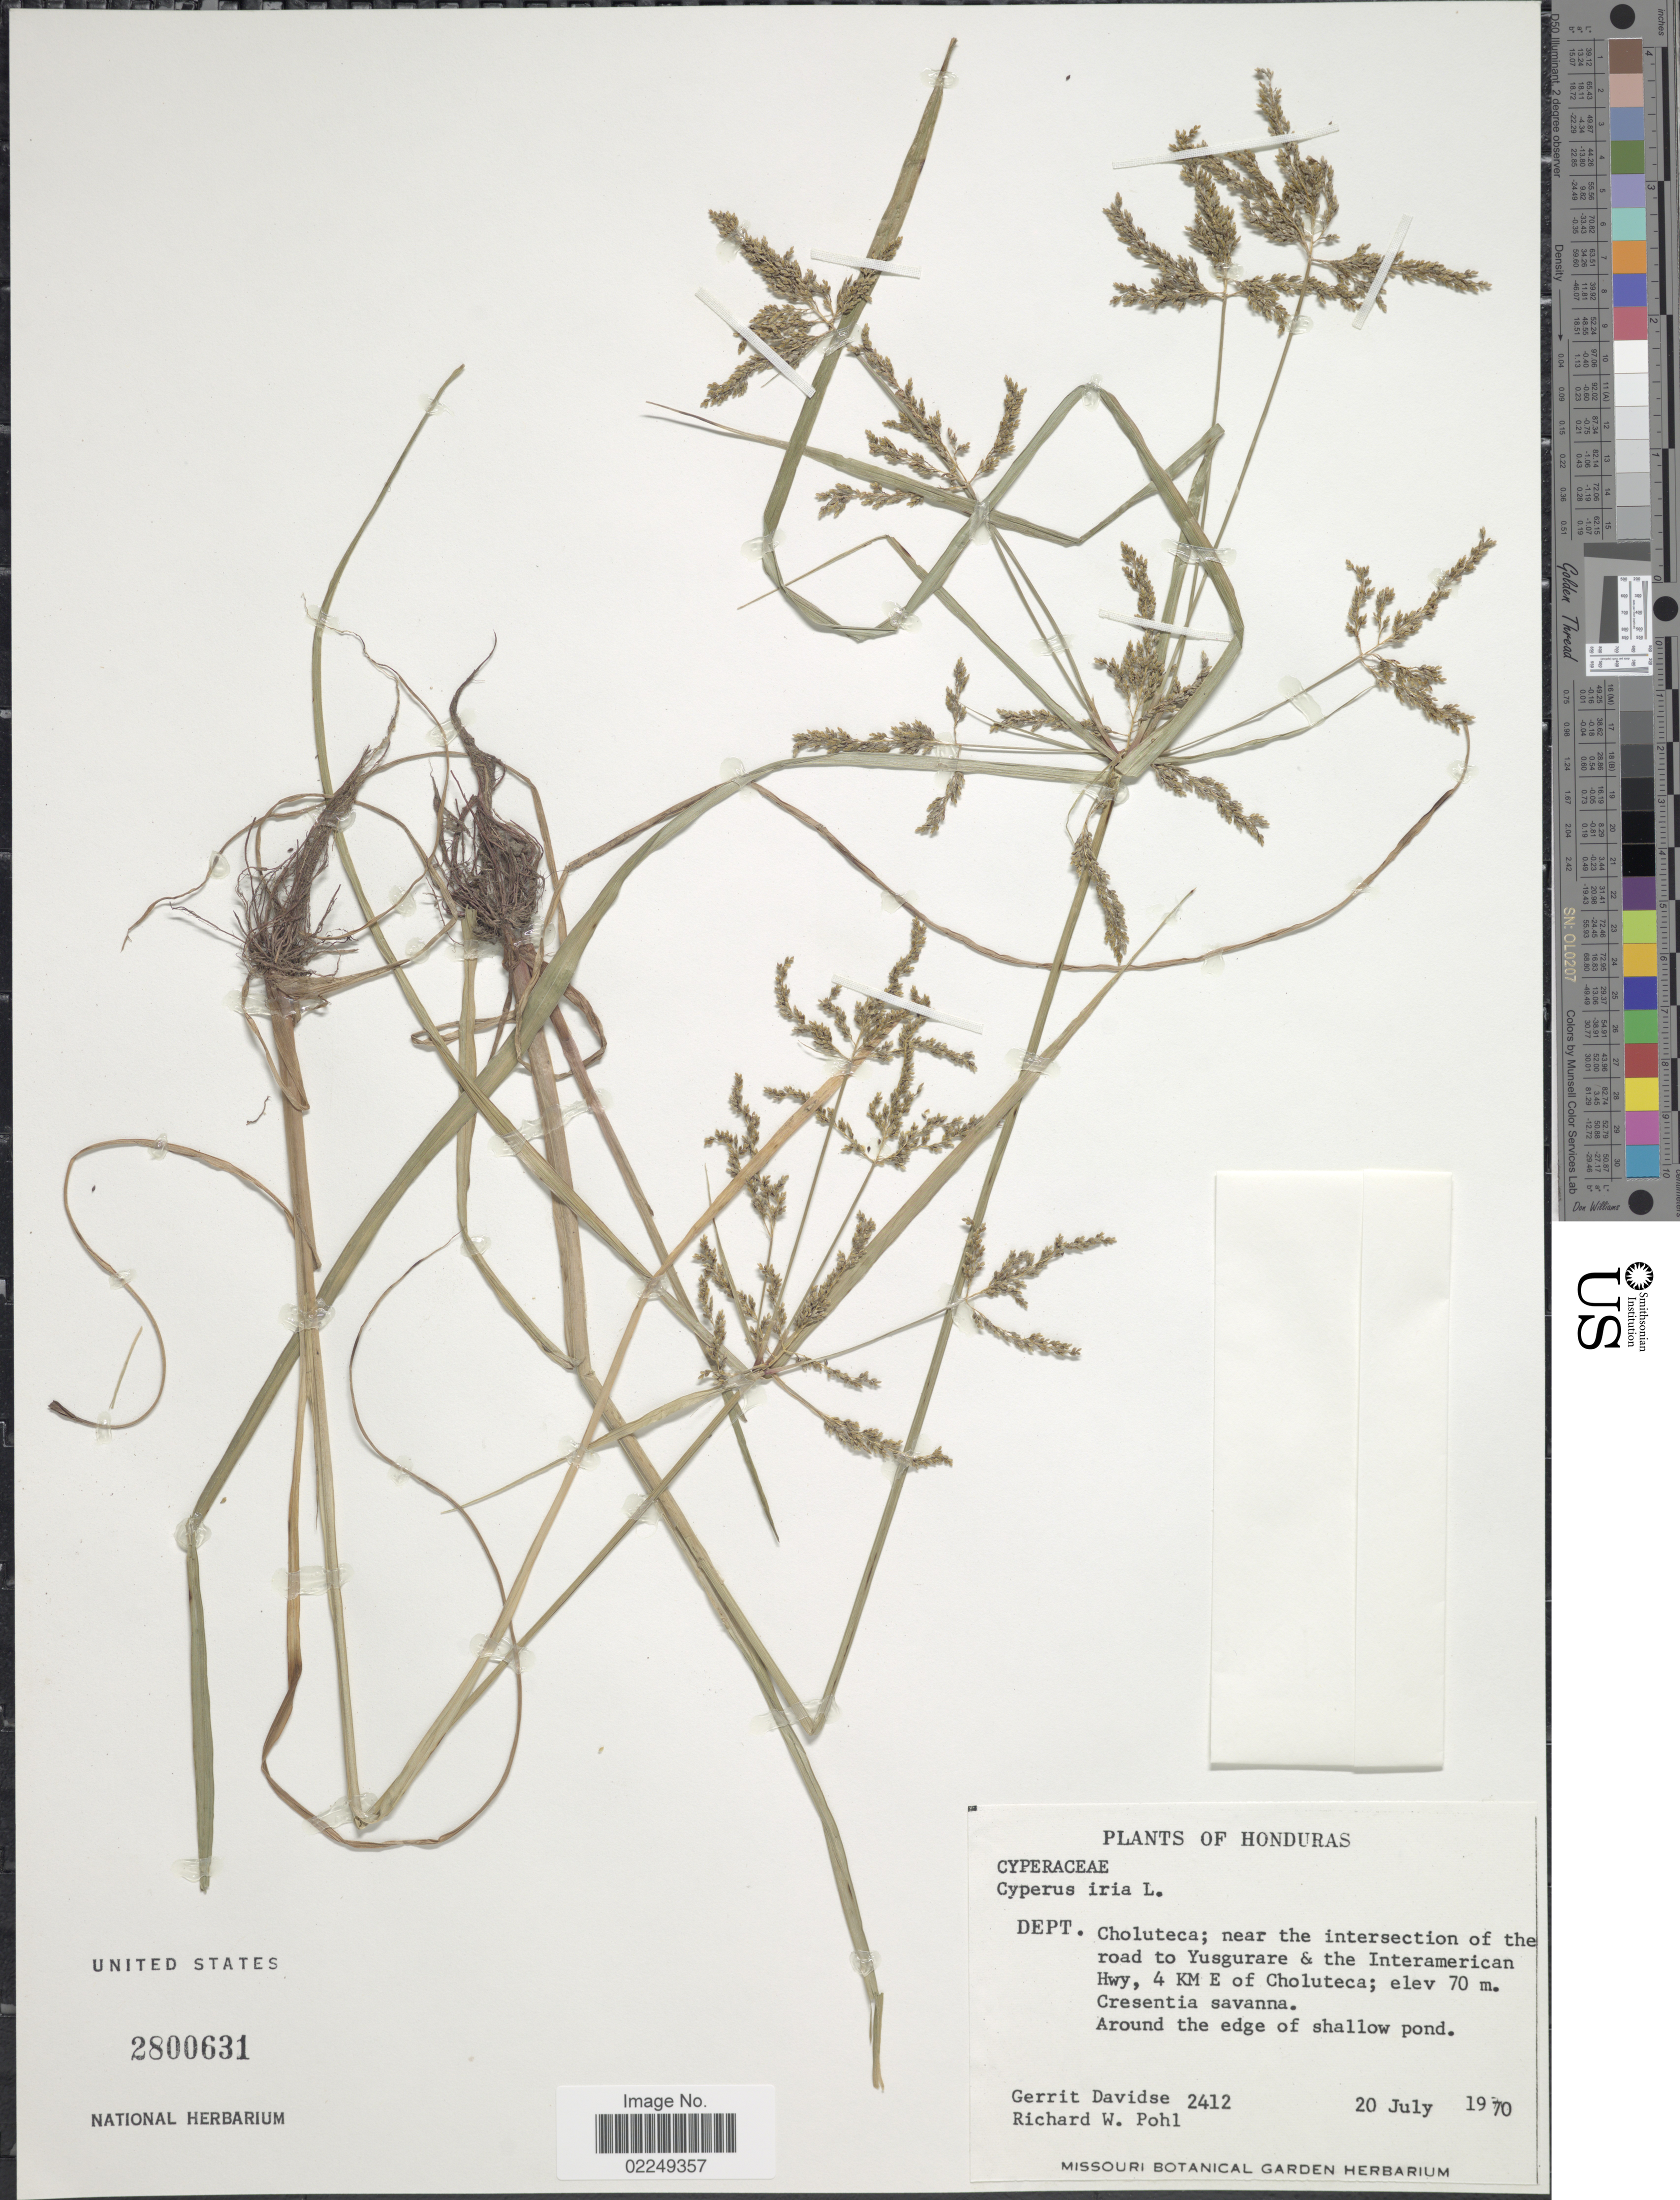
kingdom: Plantae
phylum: Tracheophyta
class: Liliopsida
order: Poales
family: Cyperaceae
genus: Cyperus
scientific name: Cyperus iria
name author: L.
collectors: G. Davidse & R. W. Pohl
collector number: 2412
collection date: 1970-07-20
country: Honduras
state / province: Choluteca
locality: Choluteca: near the intersection of the road Yusgurare & the Interamerican Hwy, 4 km E of Choluteca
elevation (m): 70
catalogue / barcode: US 2800631